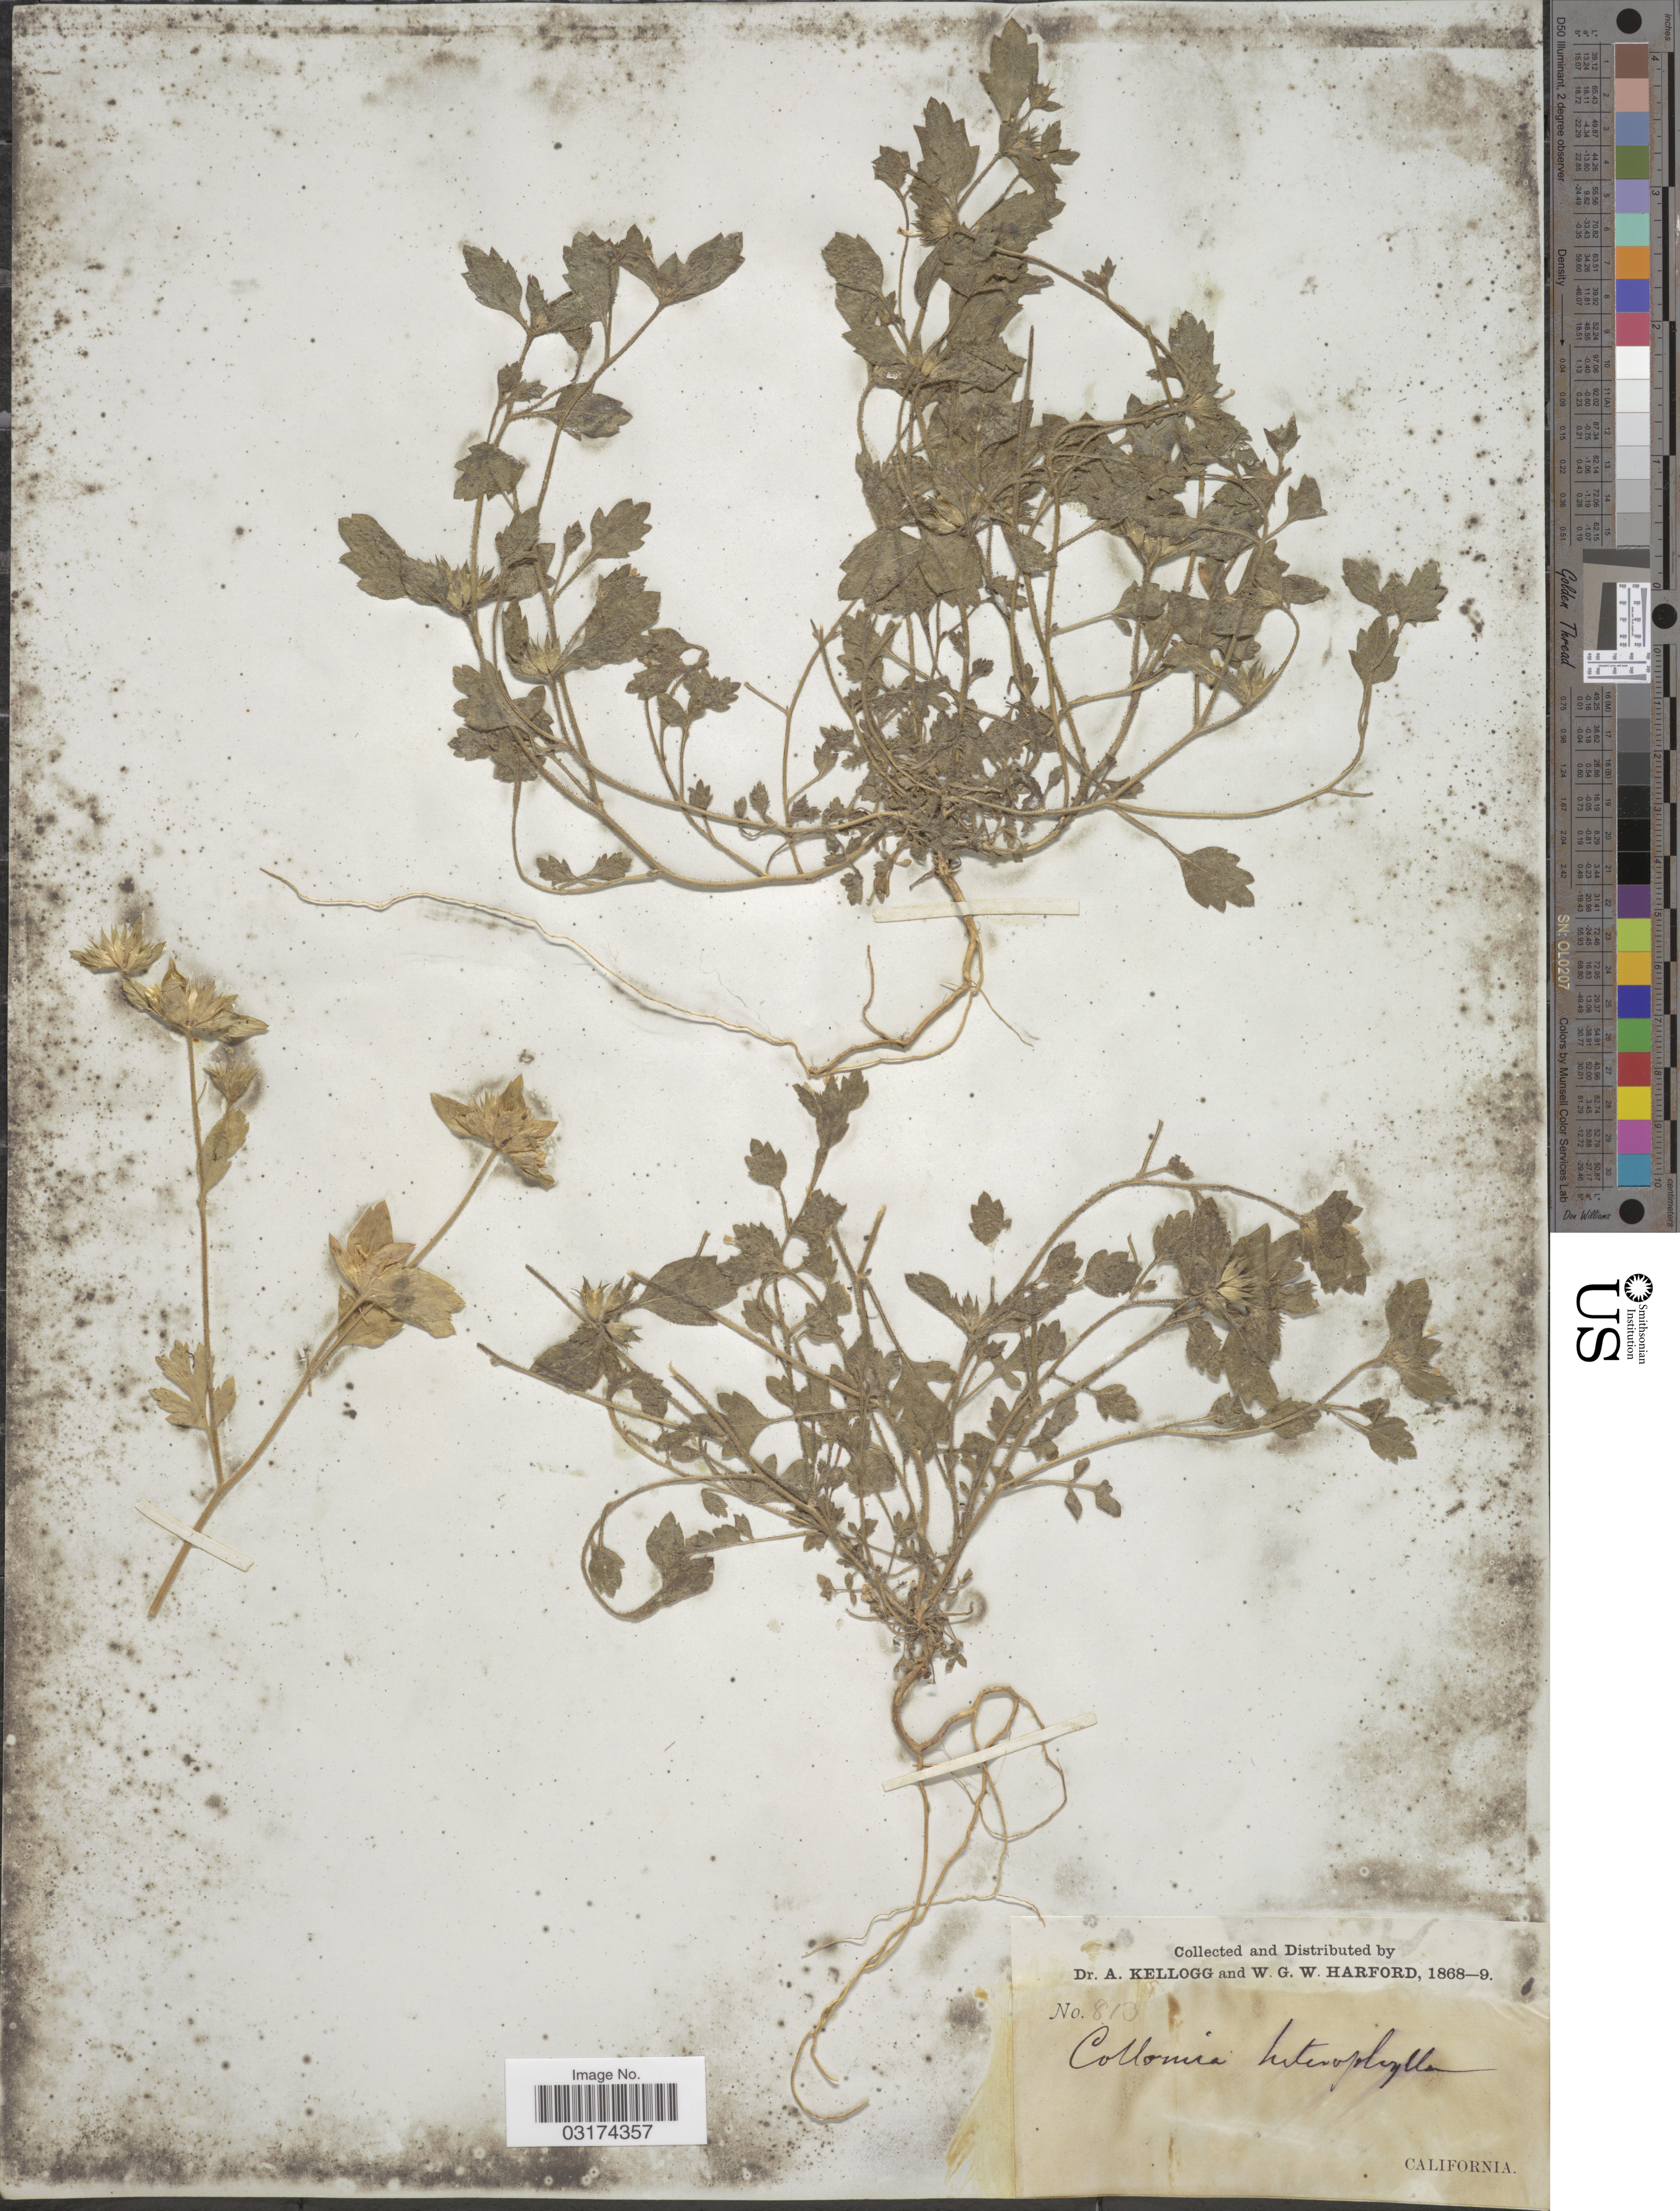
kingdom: Plantae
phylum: Tracheophyta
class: Magnoliopsida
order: Ericales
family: Polemoniaceae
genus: Collomia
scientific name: Collomia heterophylla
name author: Hook.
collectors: A. Kellogg & W. G. W. Harford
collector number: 813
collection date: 1868/1869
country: United States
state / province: California